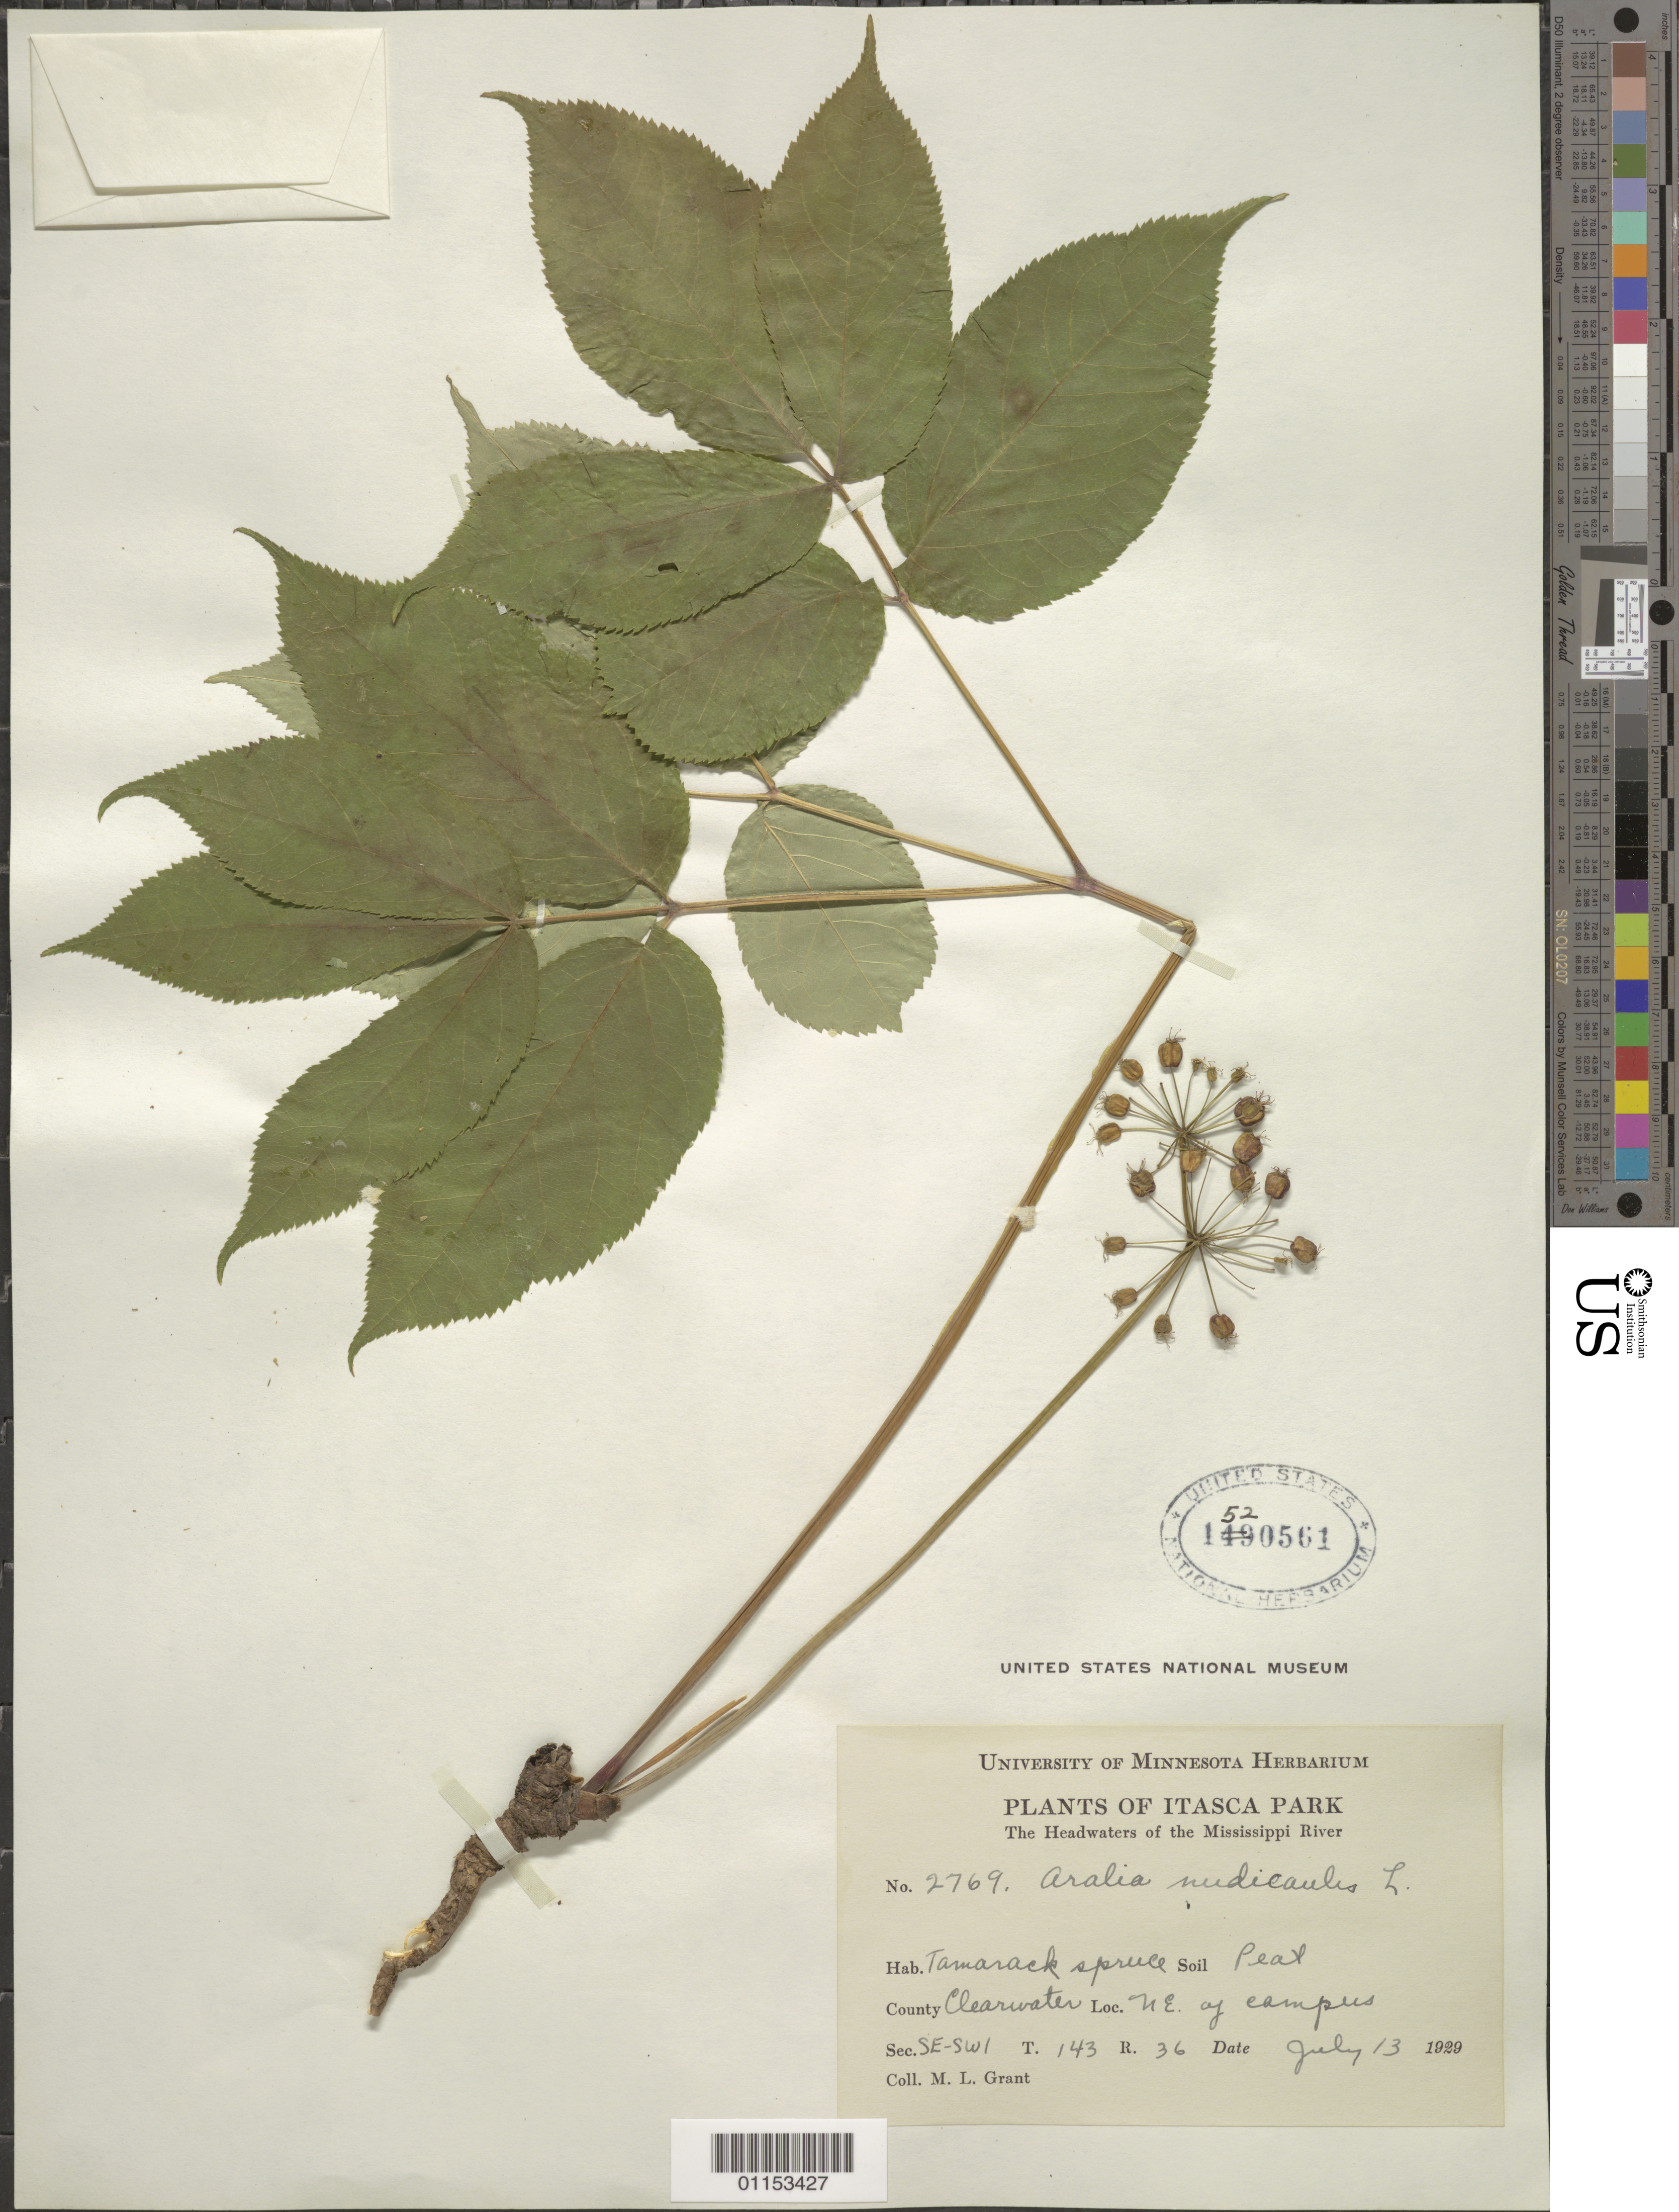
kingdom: Plantae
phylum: Tracheophyta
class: Magnoliopsida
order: Apiales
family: Araliaceae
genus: Aralia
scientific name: Aralia nudicaulis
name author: L.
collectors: M. L. Grant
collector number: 2769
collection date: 1929-07-13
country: United States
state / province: Minnesota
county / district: Clearwater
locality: Itasca Park. The Headwaters of the Mississippi River. NE of Campus.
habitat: Tamarack spruce.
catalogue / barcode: US 1520561